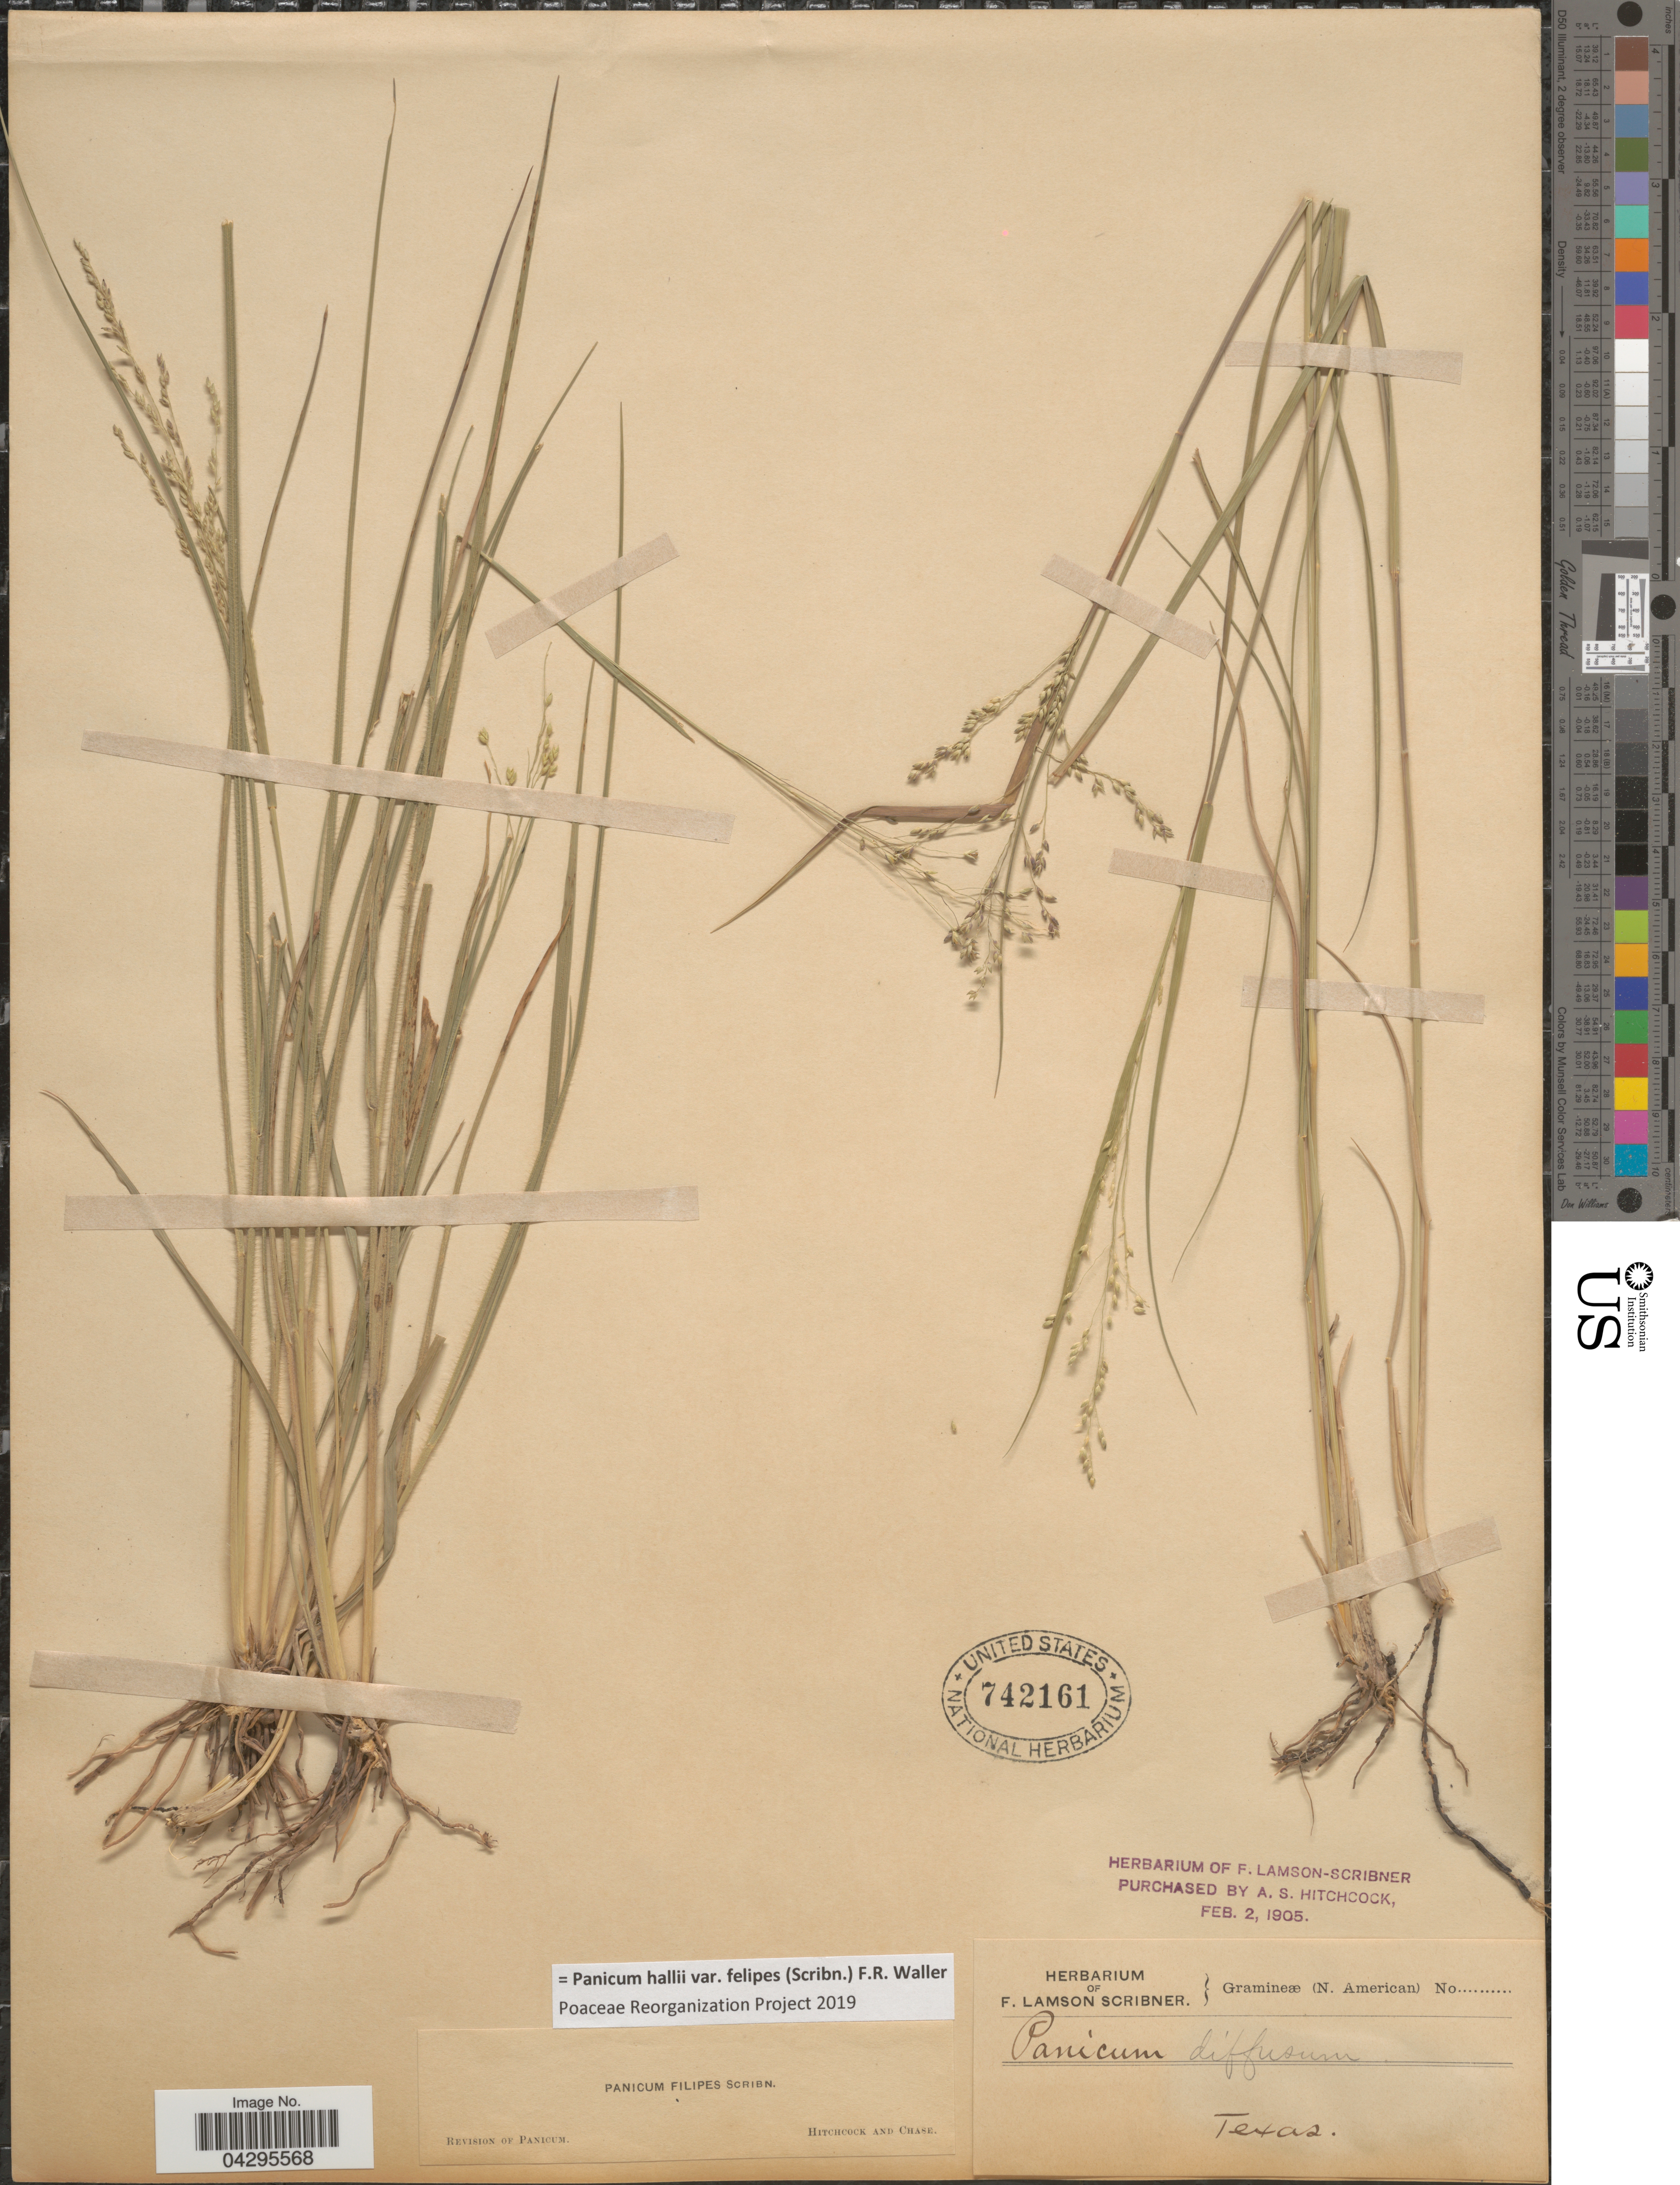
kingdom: Plantae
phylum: Tracheophyta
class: Liliopsida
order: Poales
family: Poaceae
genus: Panicum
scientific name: Panicum hallii var. felipes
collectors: ex herb. F. Lamson Scribner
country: United States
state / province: Texas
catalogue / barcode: US 742161